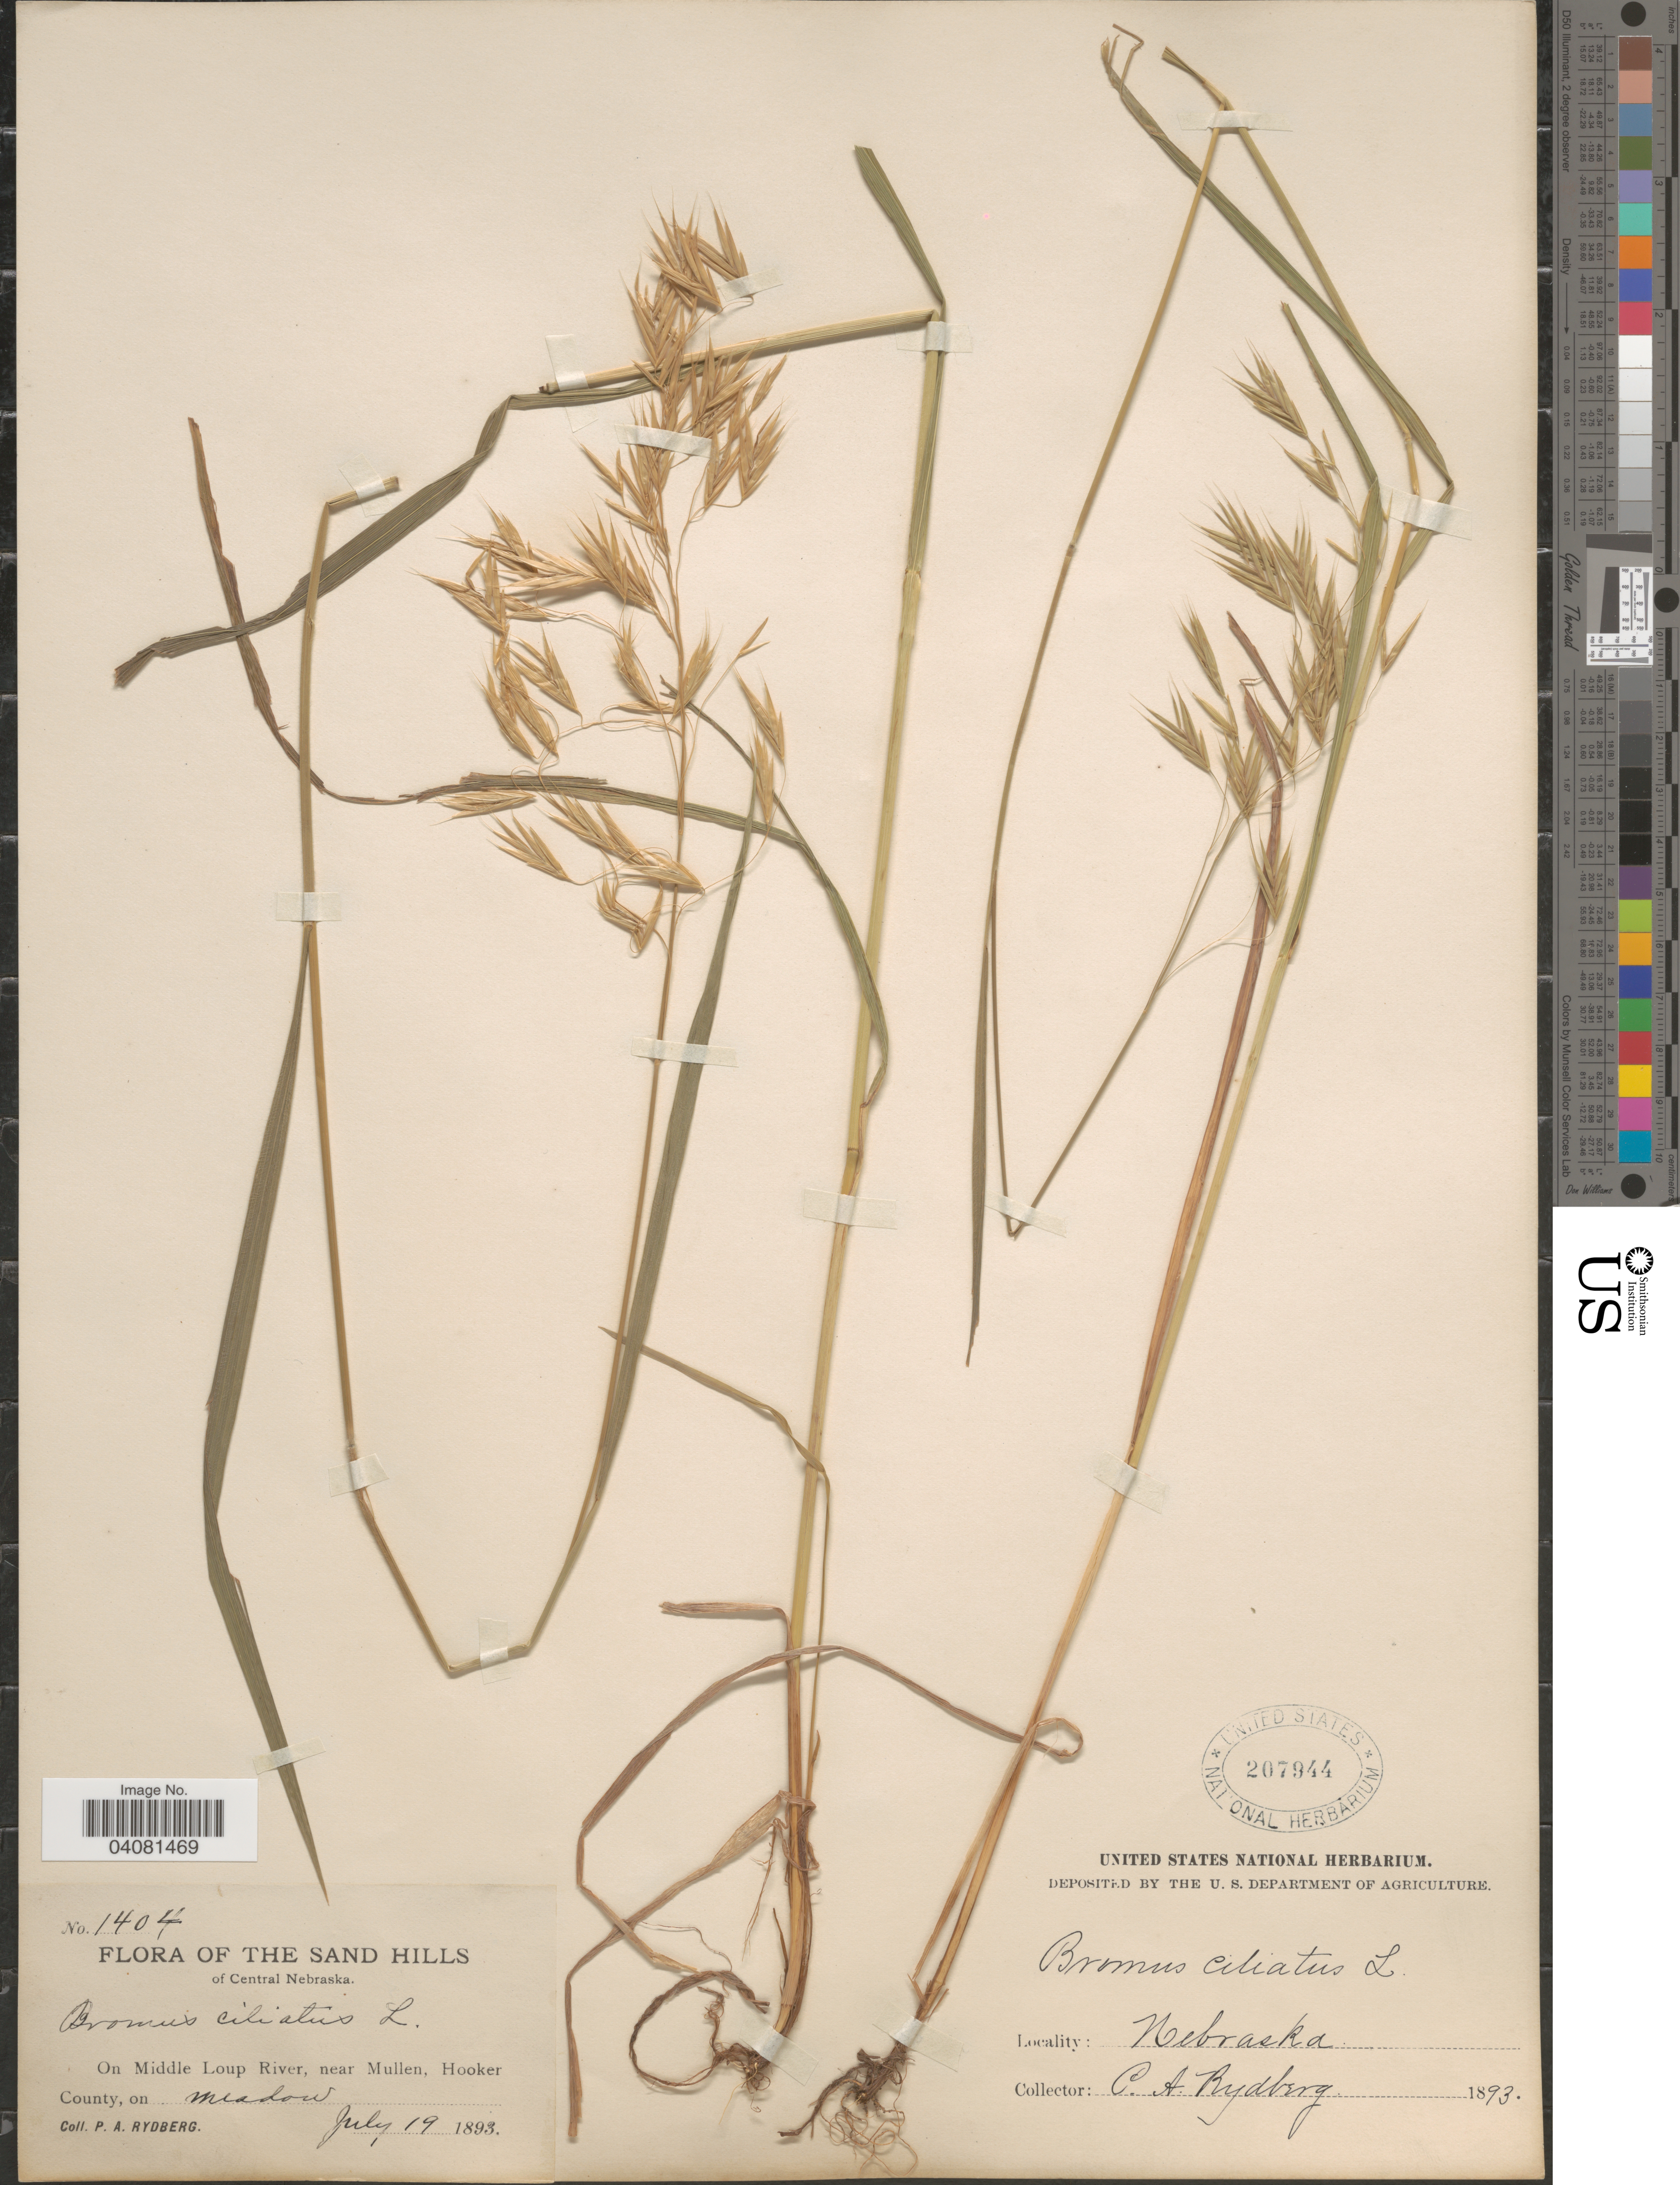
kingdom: Plantae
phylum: Tracheophyta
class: Liliopsida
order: Poales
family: Poaceae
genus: Bromus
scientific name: Bromus ciliatus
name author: L.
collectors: P. A. Rydberg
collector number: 1404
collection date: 1893-07-19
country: United States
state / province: Nebraska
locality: The Sand Hills of Central Nebraska. On Middle Loup River, near Mullen, Hooker County, on meadow.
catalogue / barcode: US 207944